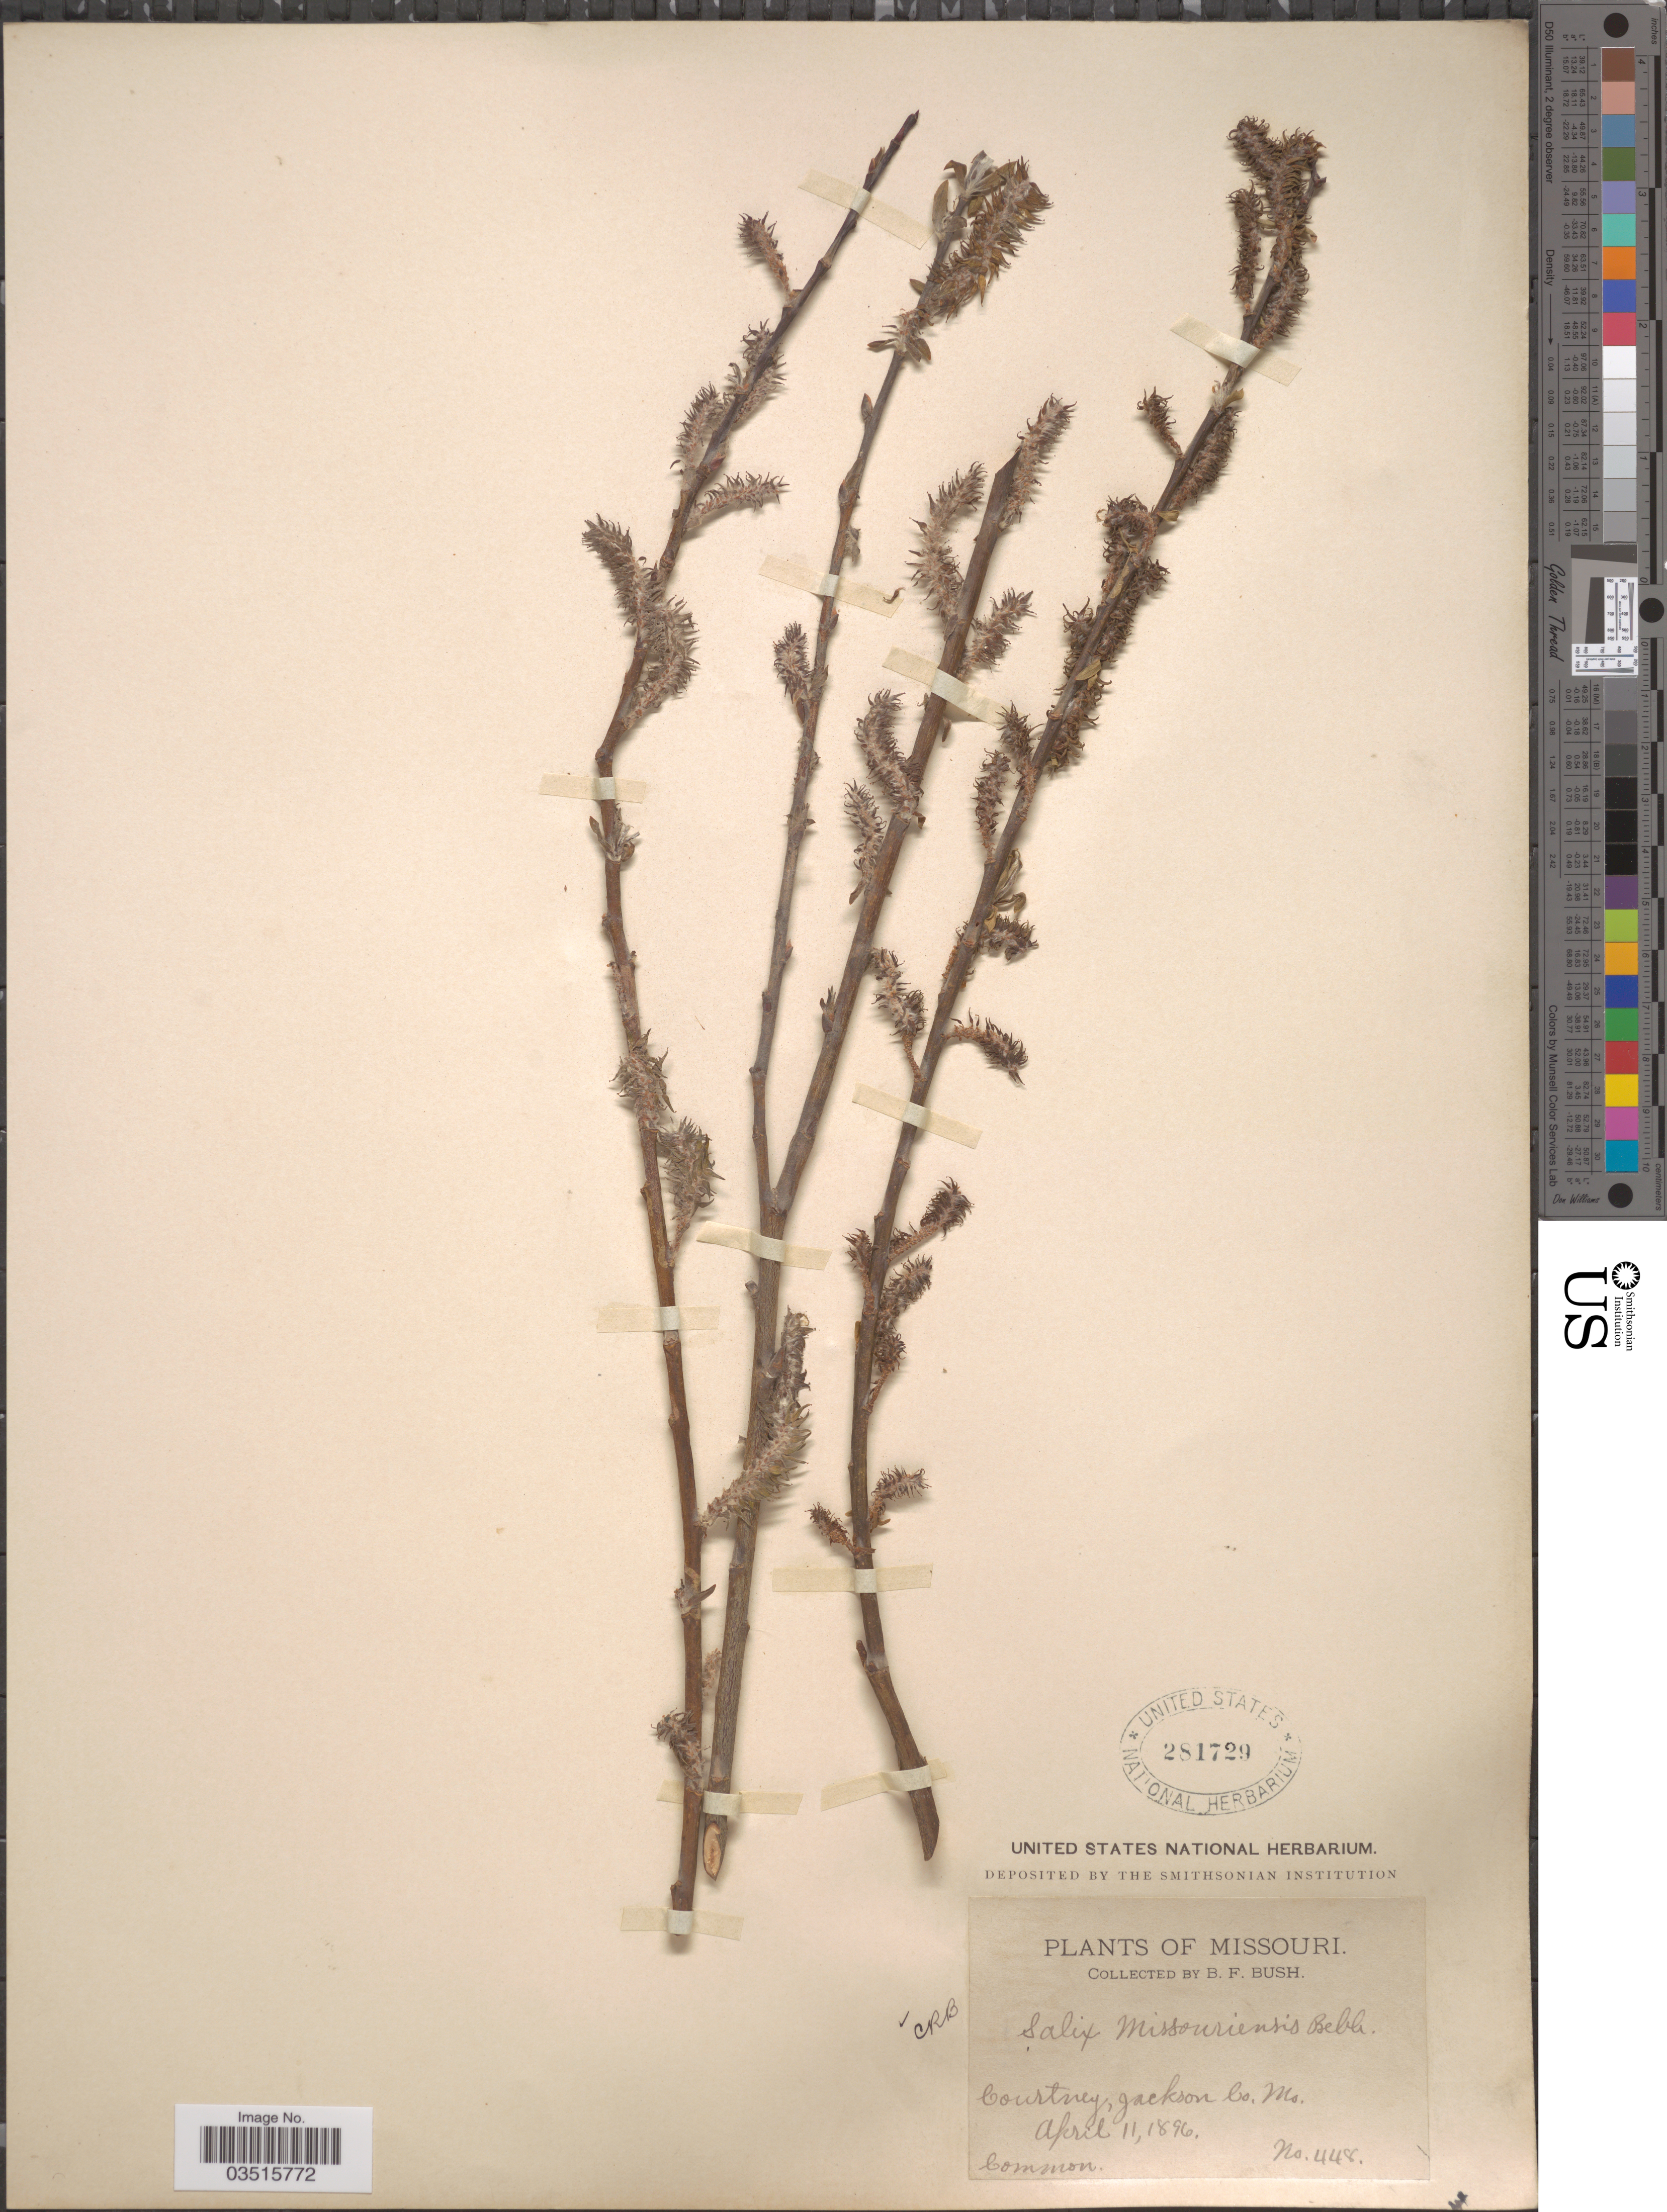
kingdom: Plantae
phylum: Tracheophyta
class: Magnoliopsida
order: Malpighiales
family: Salicaceae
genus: Salix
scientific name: Salix missouriensis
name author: Bebb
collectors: B. F. Bush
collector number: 448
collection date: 1896-04-11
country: United States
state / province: Missouri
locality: Courtney, Jackson Co.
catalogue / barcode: US 281729